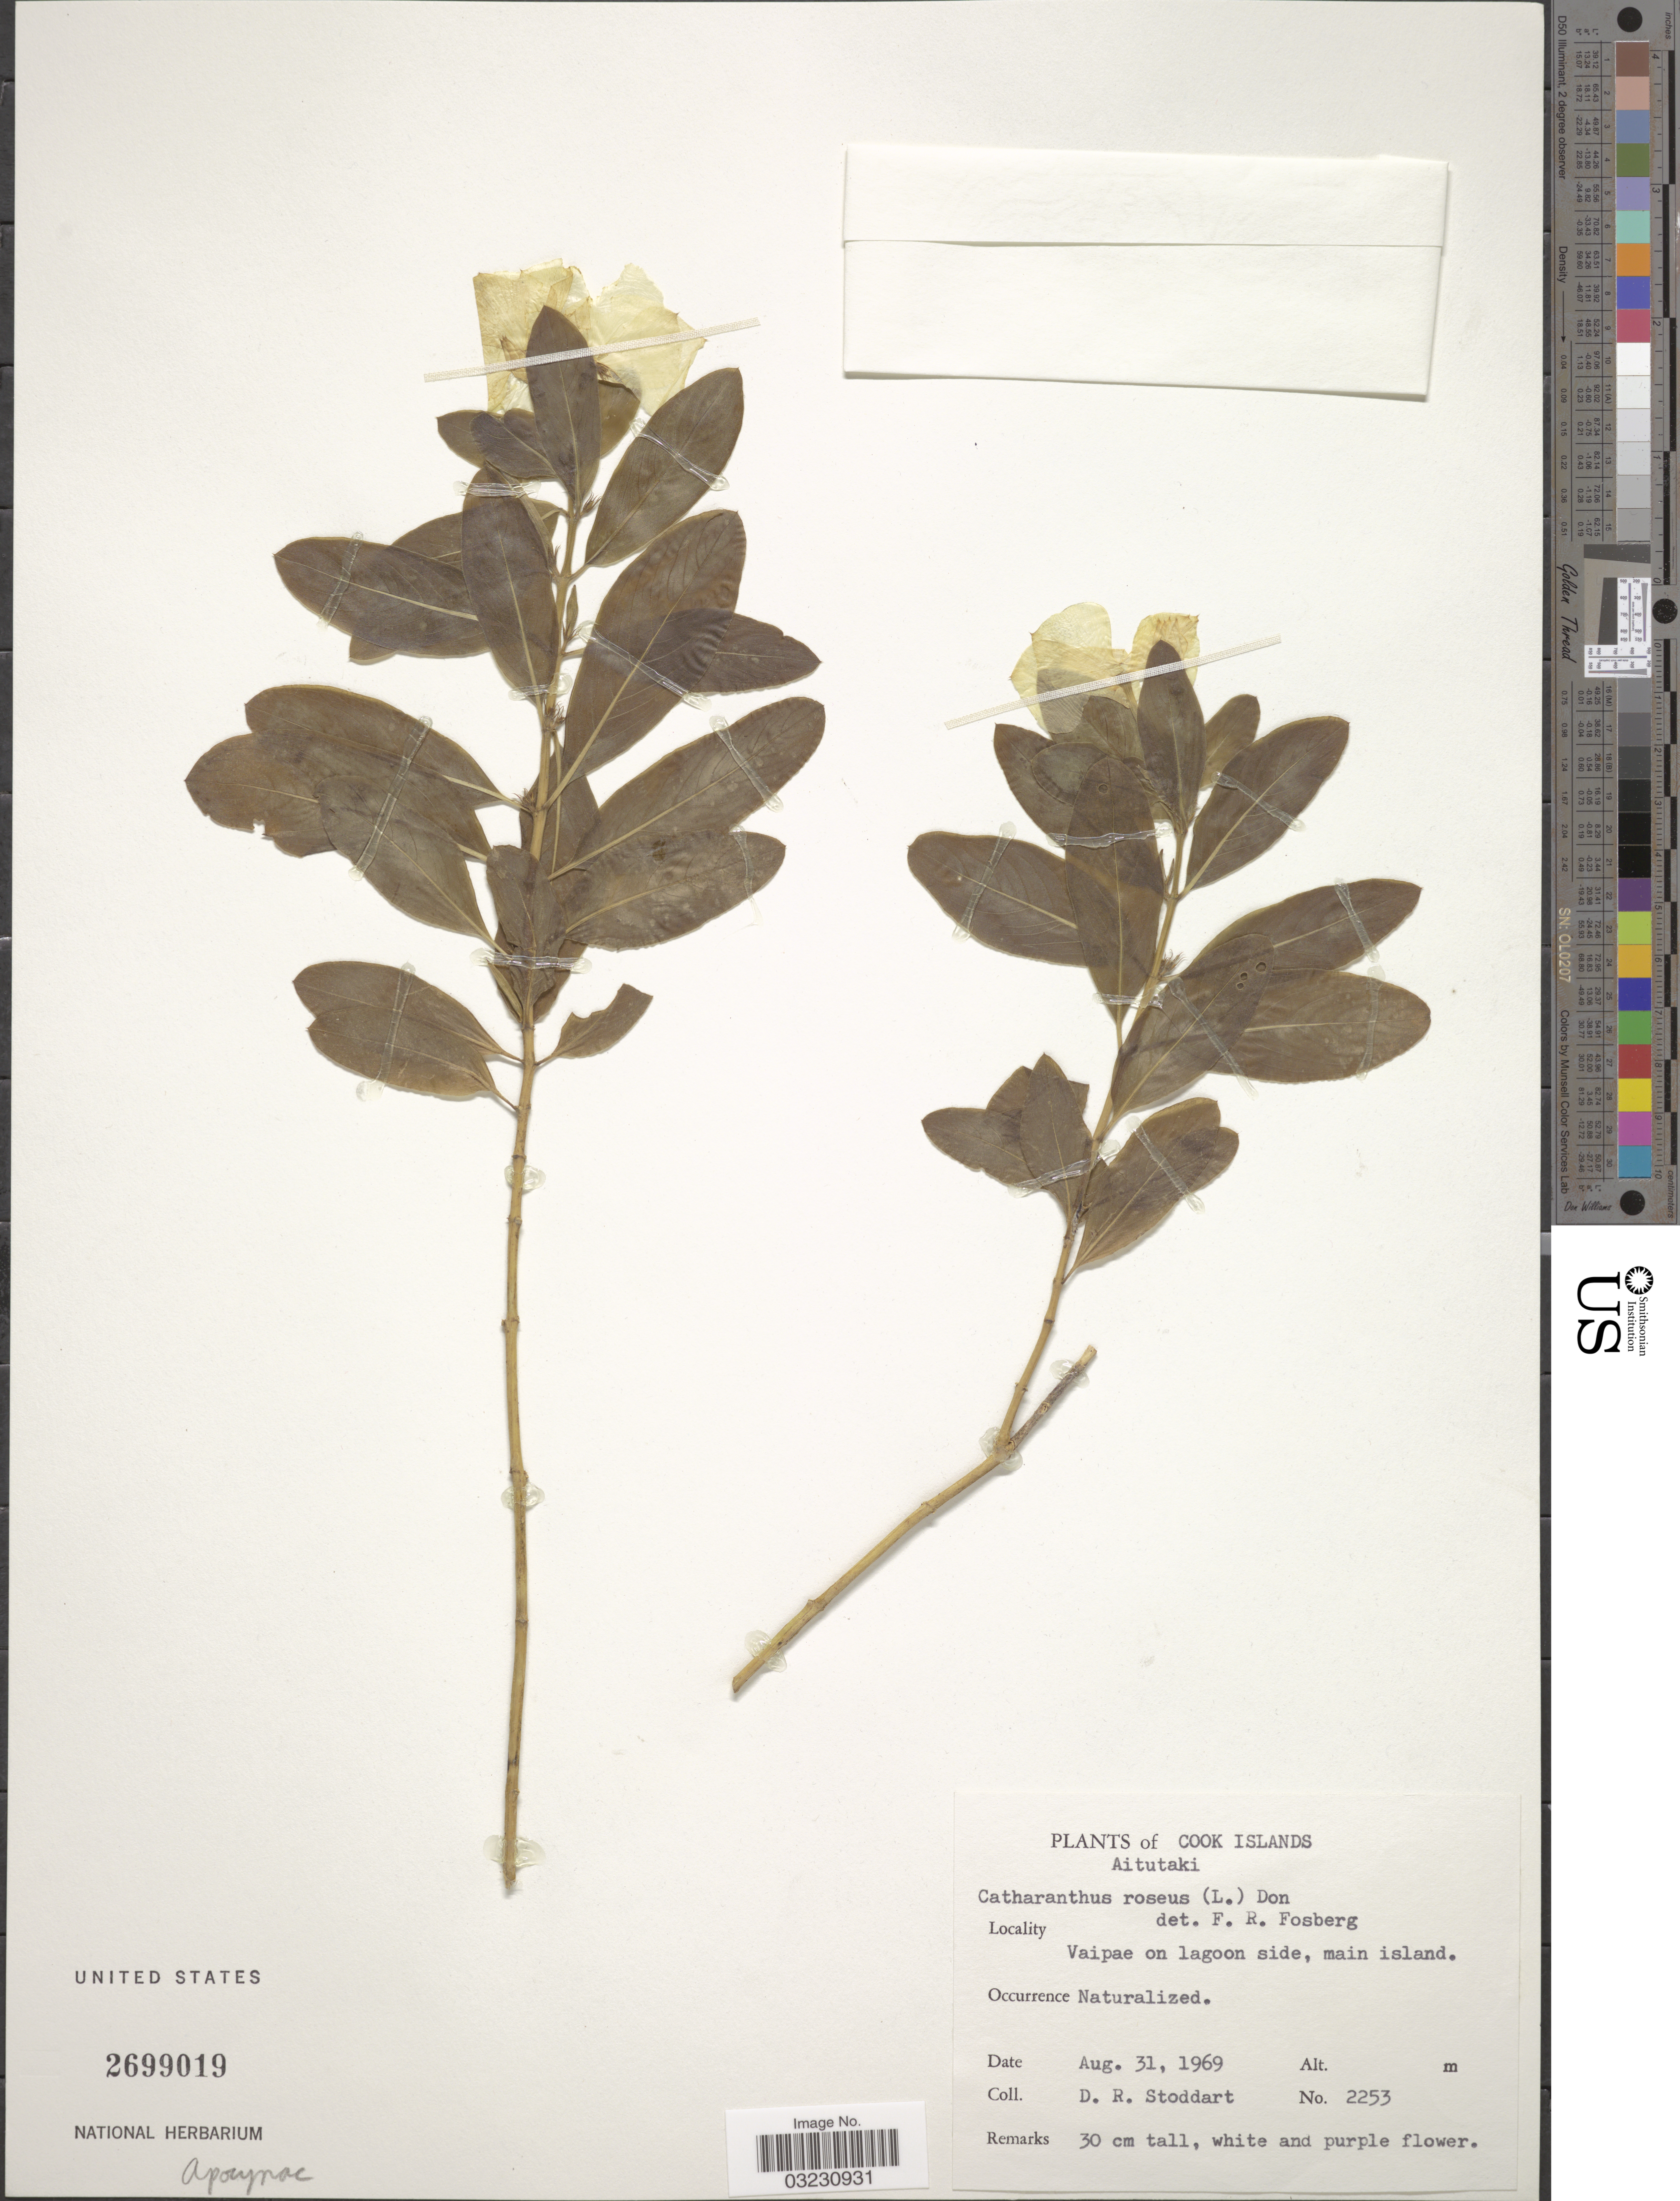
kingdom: Plantae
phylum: Tracheophyta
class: Magnoliopsida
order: Gentianales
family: Apocynaceae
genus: Catharanthus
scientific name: Catharanthus roseus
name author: (L.) G. Don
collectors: D. R. Stoddart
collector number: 2253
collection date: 1969-08-31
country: Cook Islands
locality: Aitutaki, Vaipae on lagoon side, main island.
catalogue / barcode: US 2699019